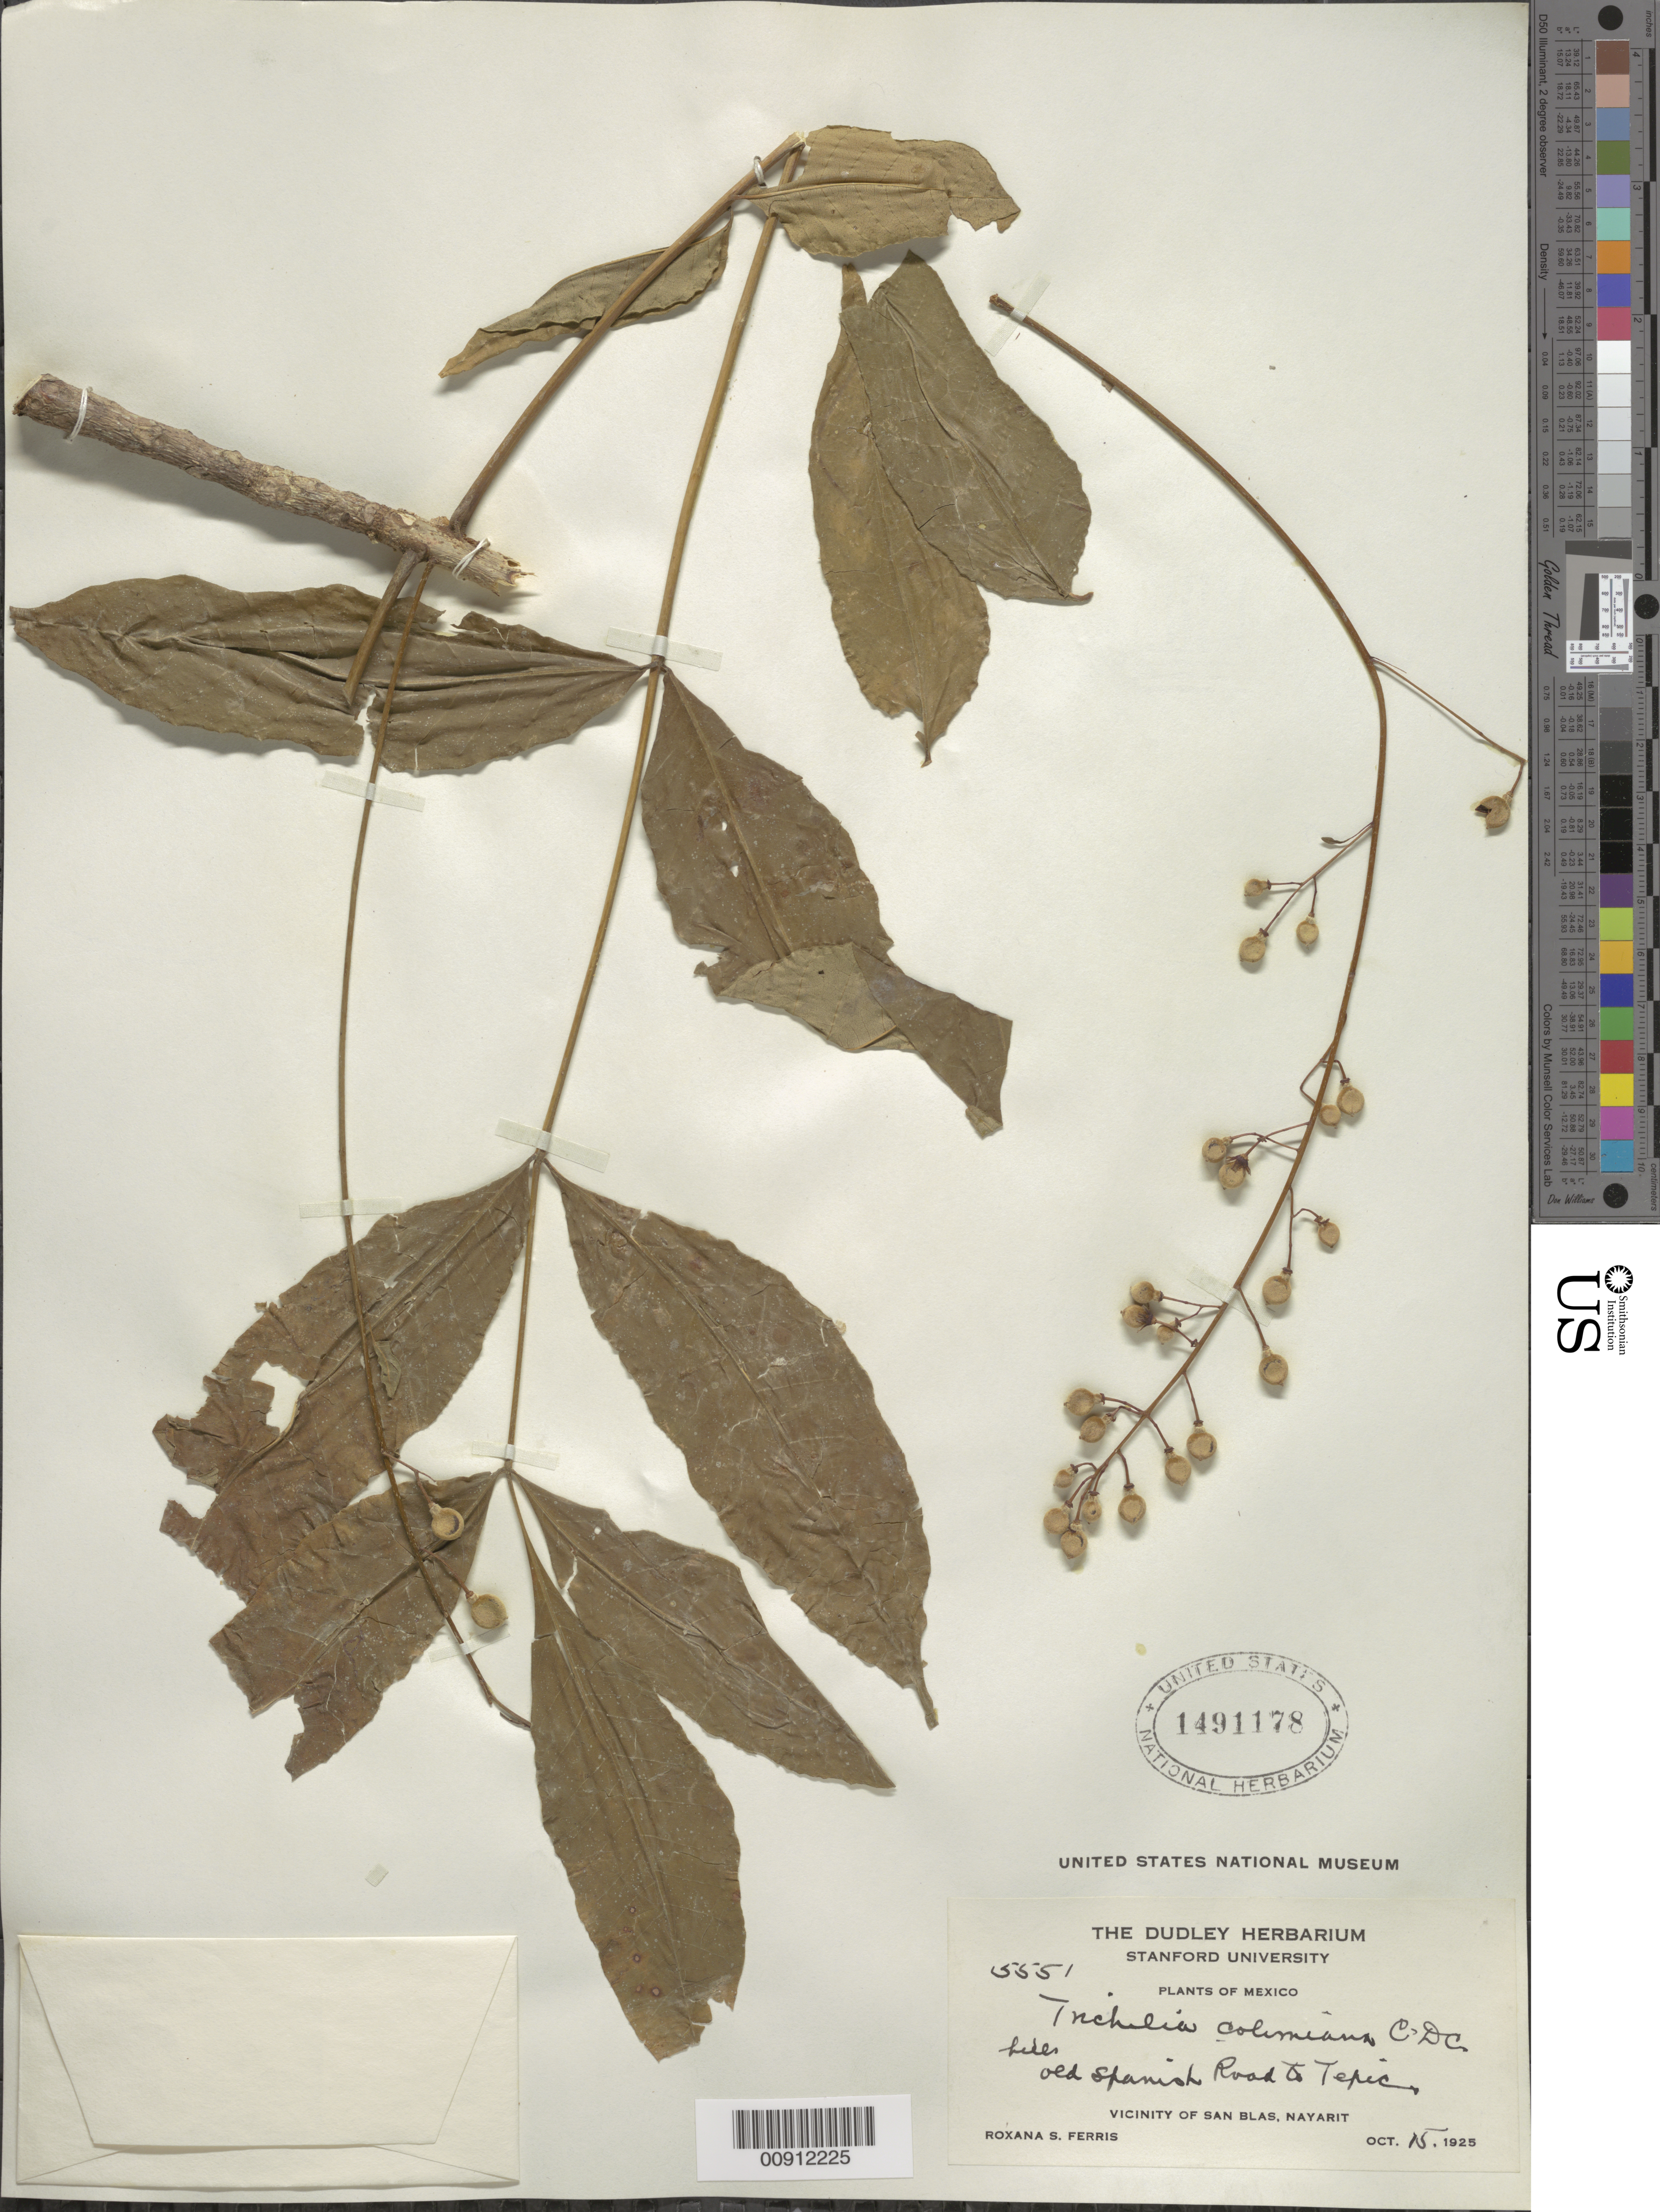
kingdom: Plantae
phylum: Tracheophyta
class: Magnoliopsida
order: Sapindales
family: Meliaceae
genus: Trichilia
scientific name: Trichilia colimana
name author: C. DC.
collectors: R. S. Ferris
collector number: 5551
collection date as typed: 15 Oct 1925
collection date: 1925-10-15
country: Mexico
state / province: Nayarit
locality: Old Spanish Road to Tepic. Vicinity of San Blas, Nayarit.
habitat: Hills.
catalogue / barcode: US 1491178